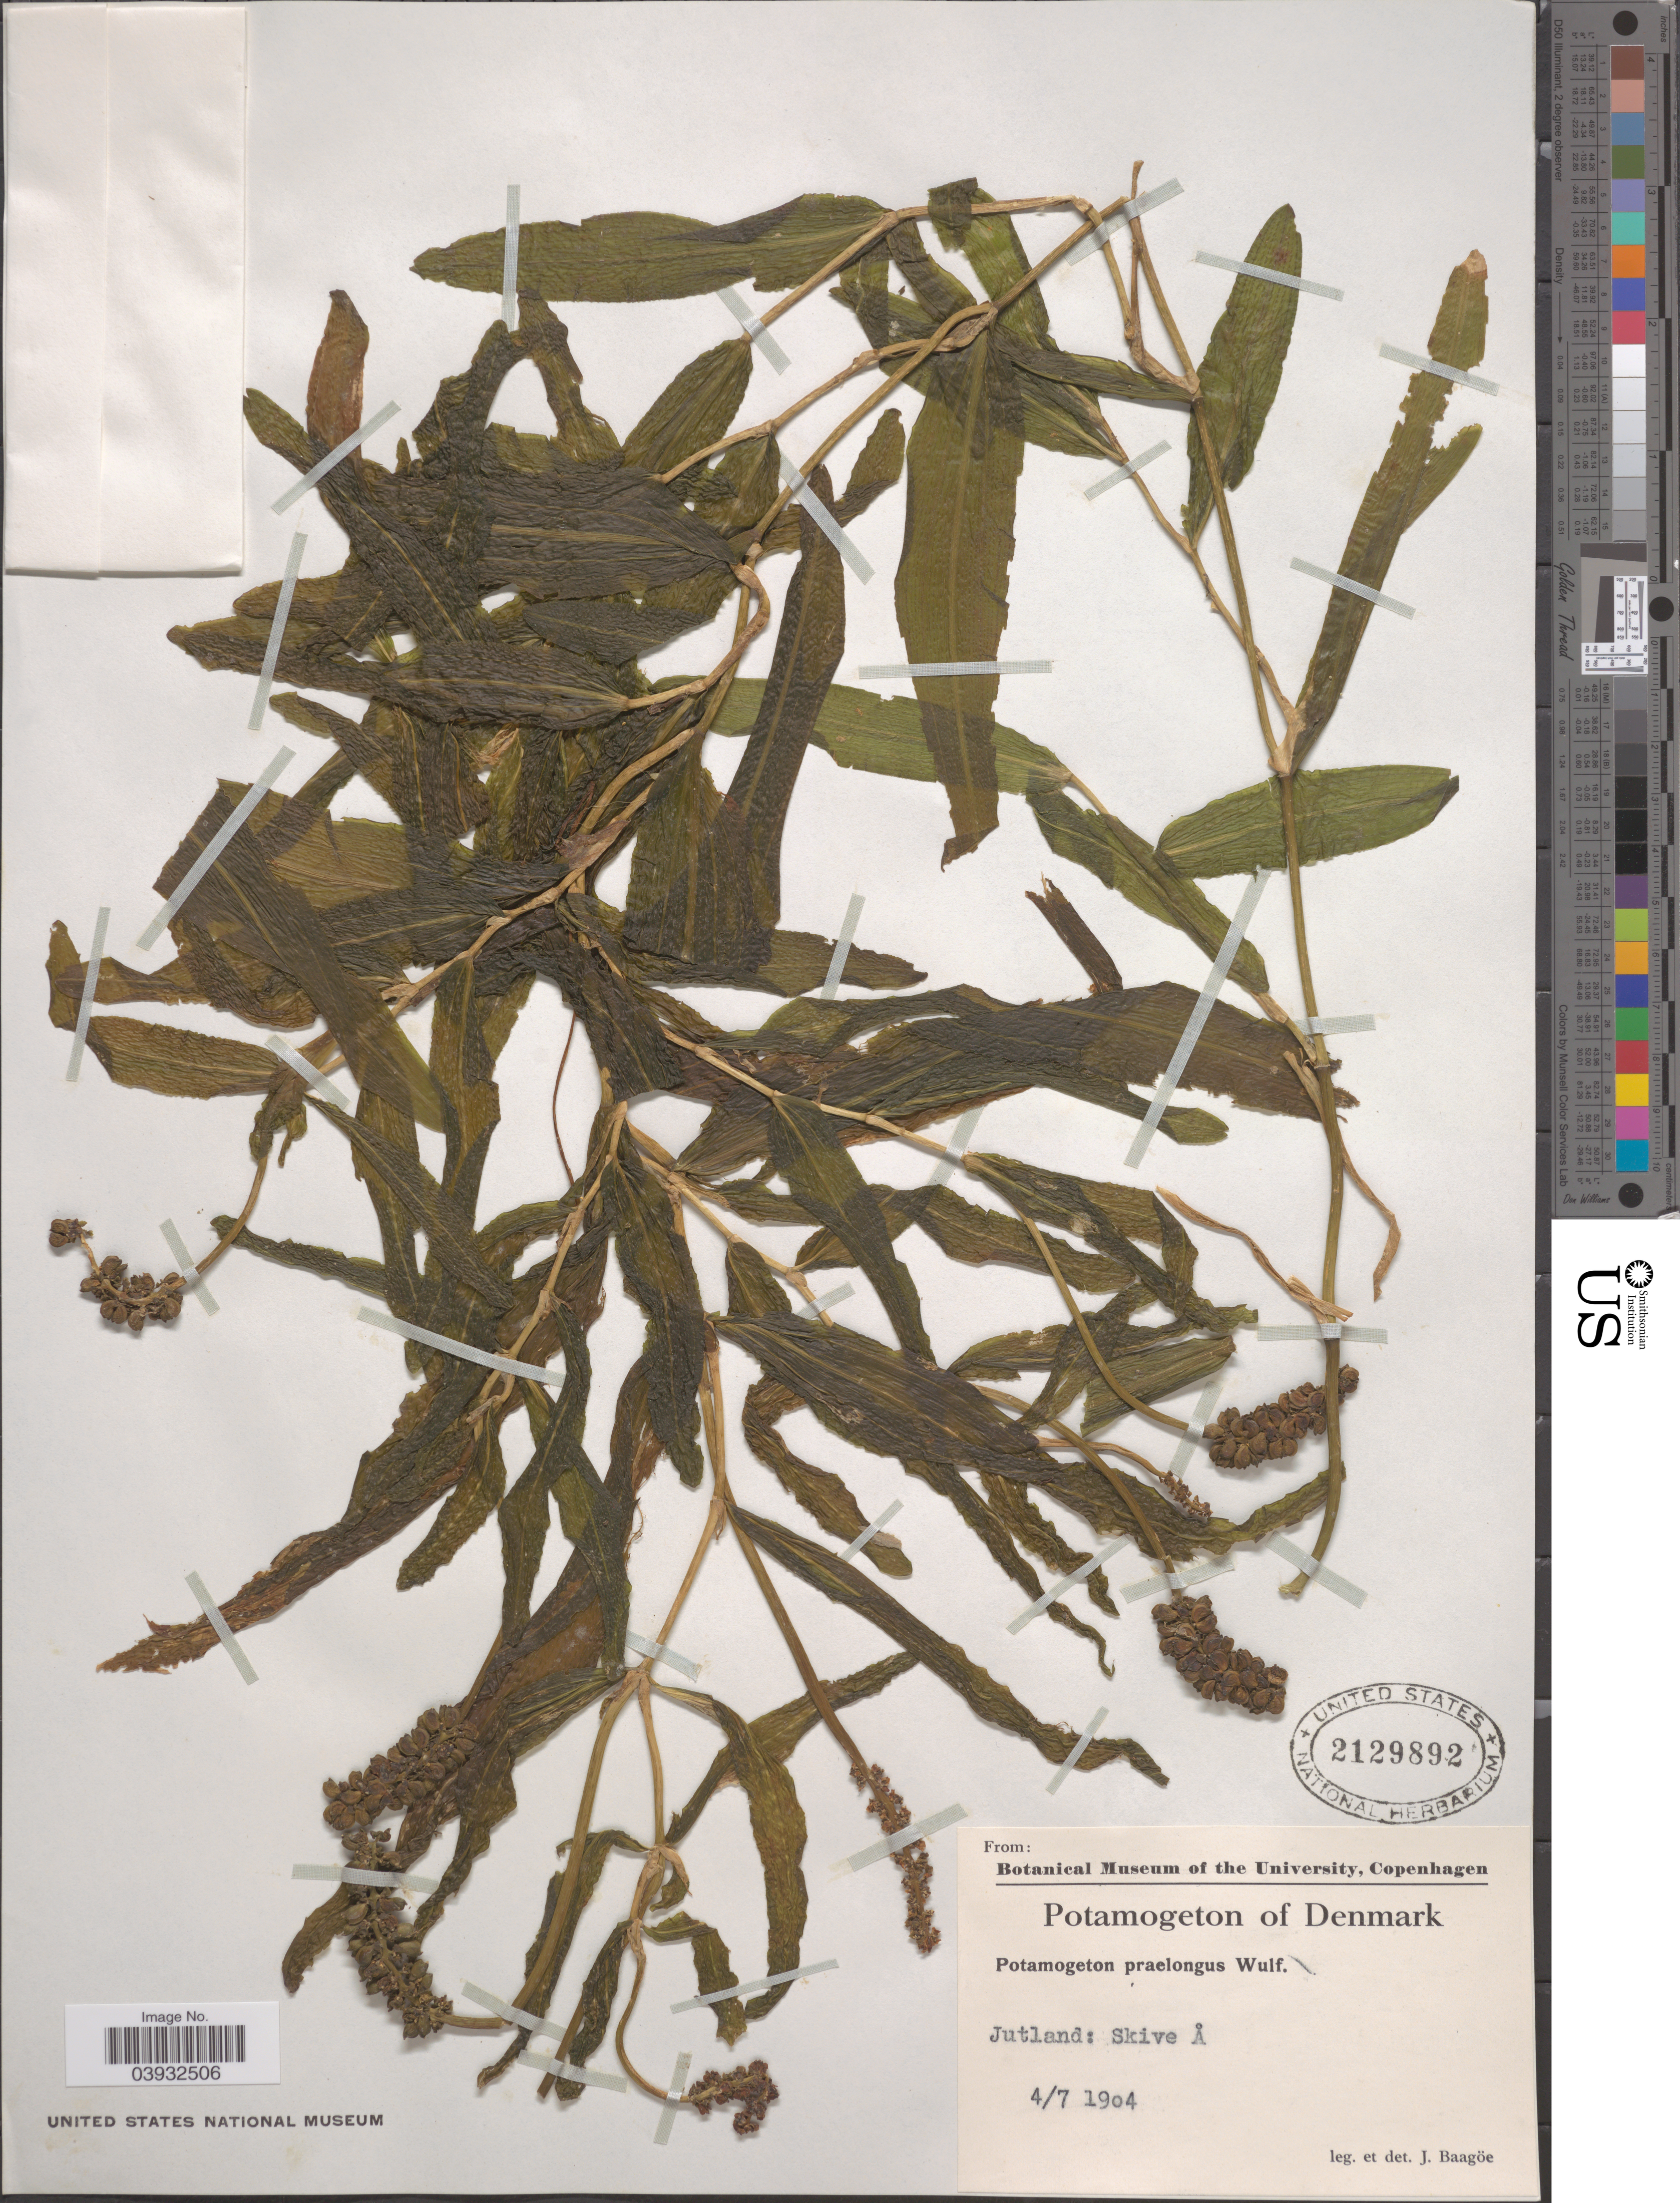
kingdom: Plantae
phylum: Tracheophyta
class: Liliopsida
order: Alismatales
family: Potamogetonaceae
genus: Potamogeton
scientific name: Potamogeton praelongus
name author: Wulfen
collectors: J. Baagoe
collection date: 1904-07-04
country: Denmark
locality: Jutland: Skive Å.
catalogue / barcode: US 2129892